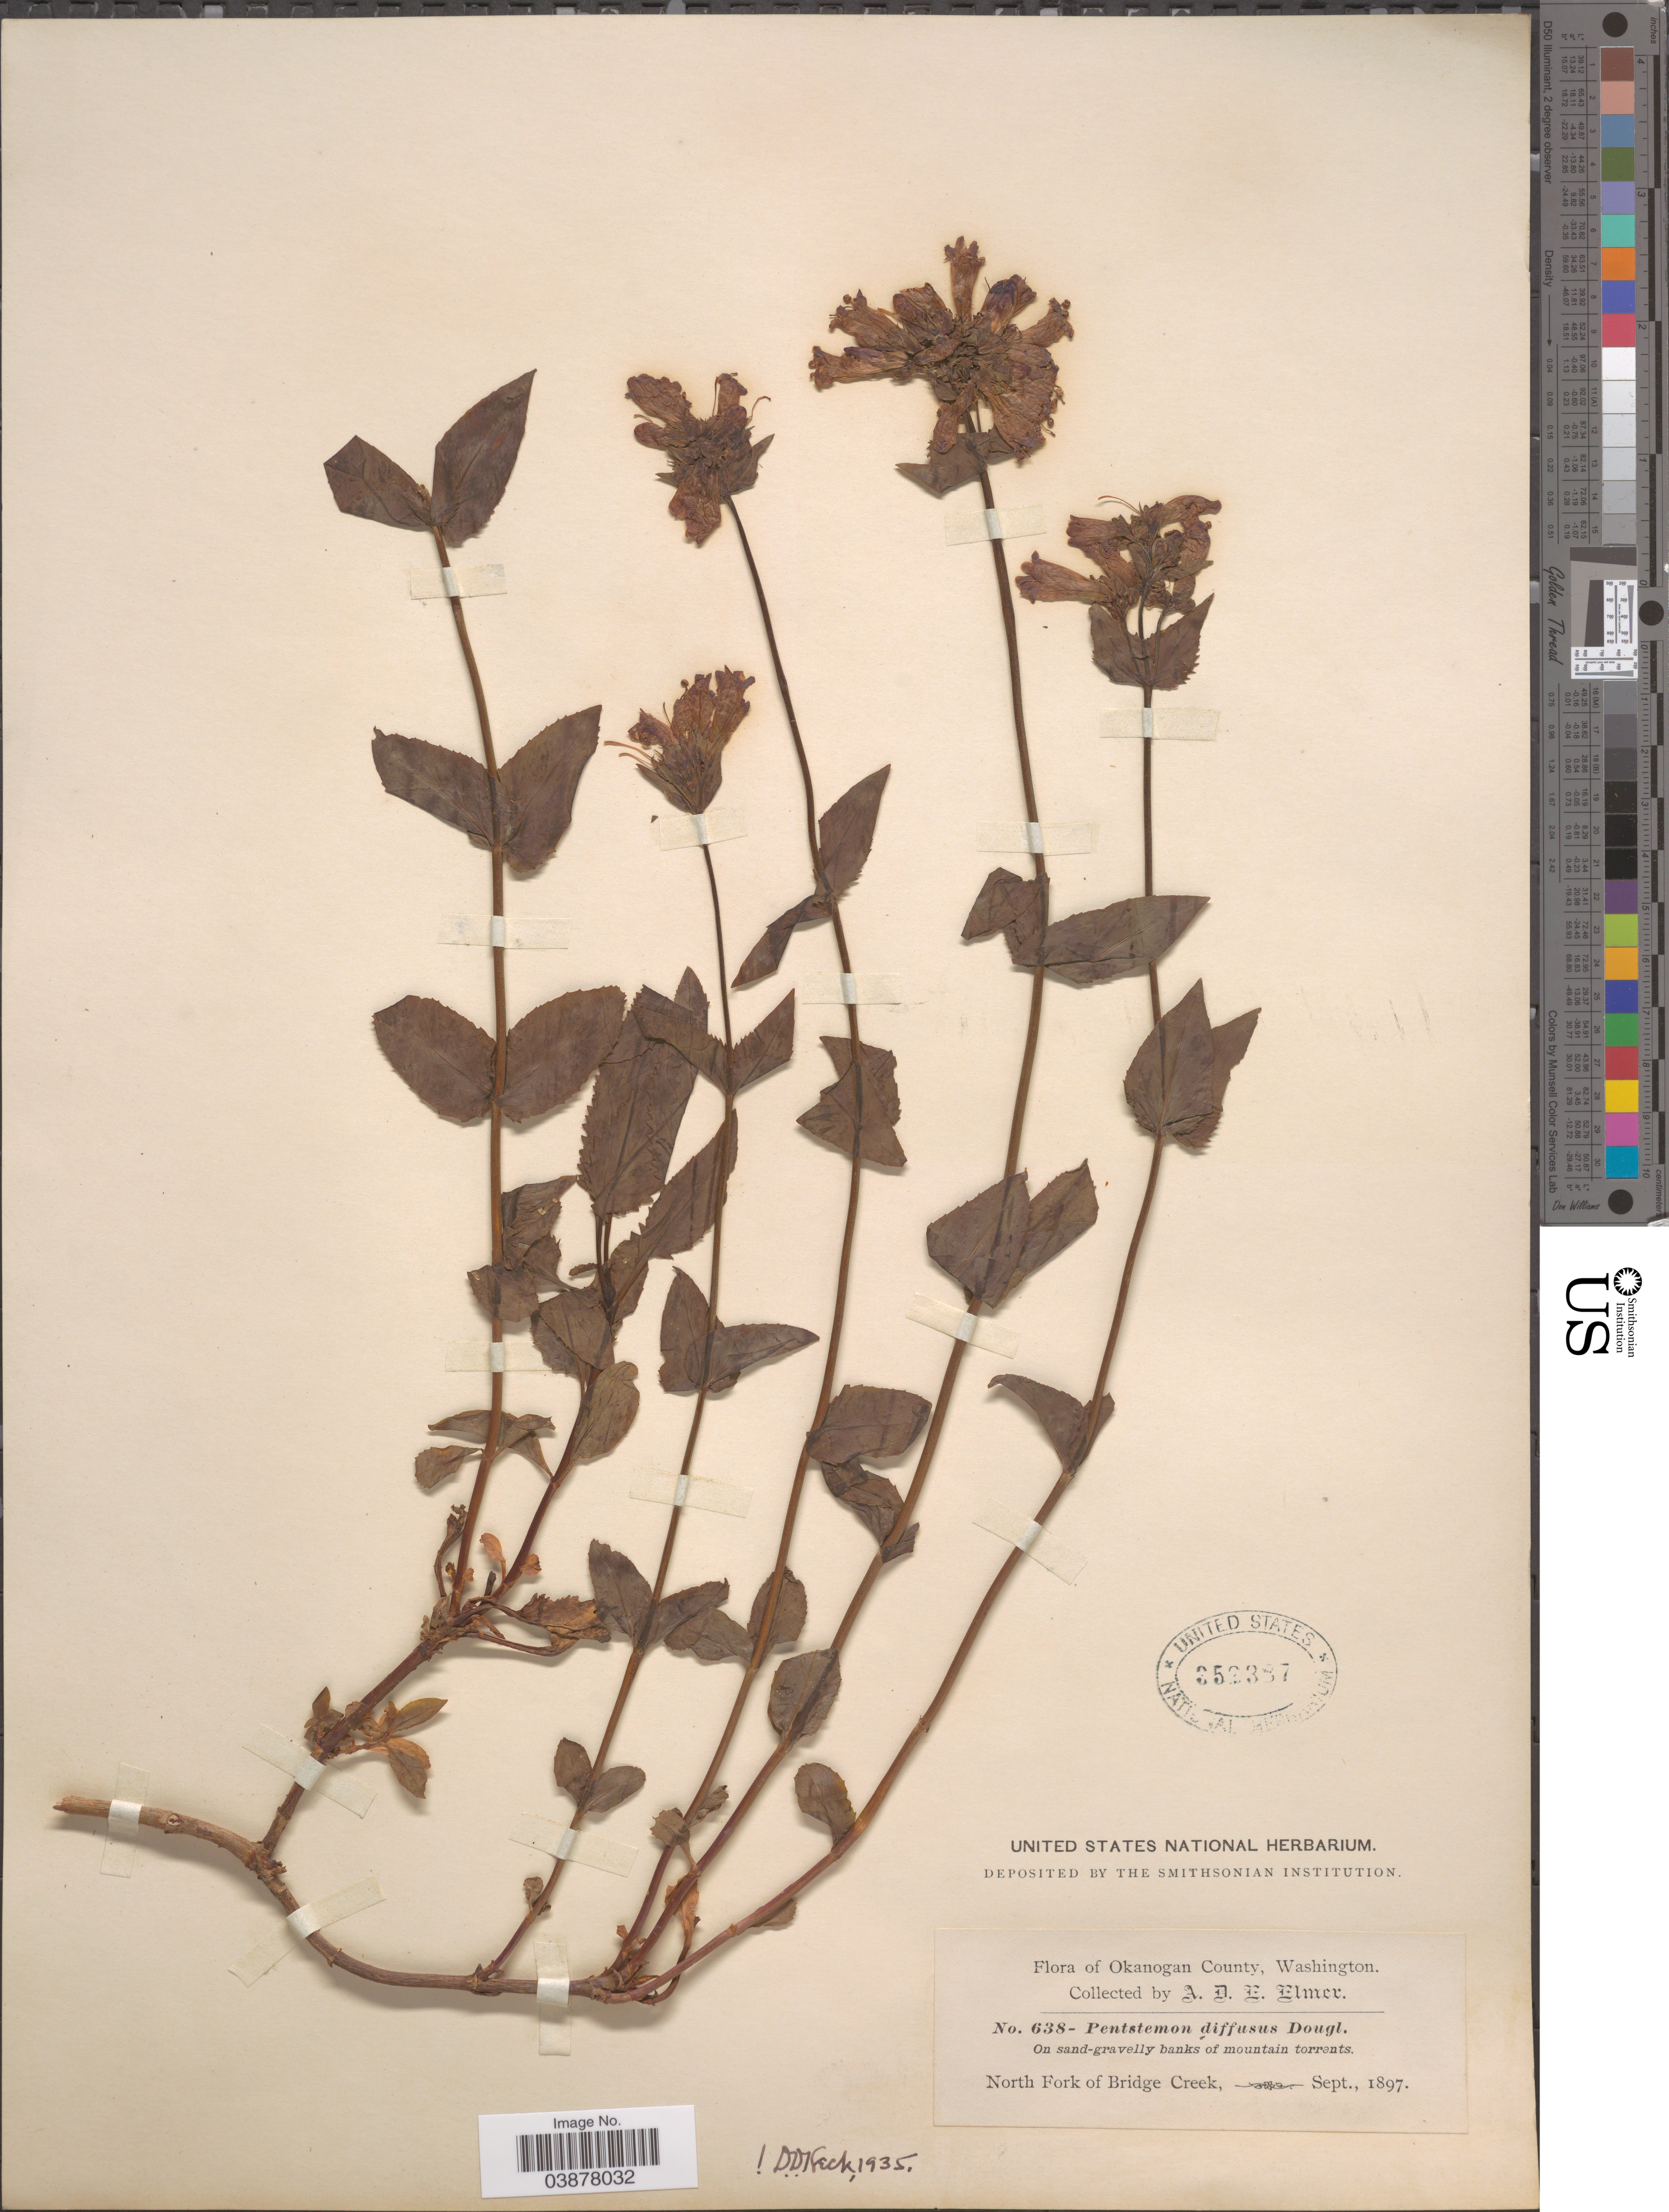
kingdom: Plantae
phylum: Tracheophyta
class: Magnoliopsida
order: Lamiales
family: Plantaginaceae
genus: Penstemon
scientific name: Penstemon serrulatus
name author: Menzies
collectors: A. D. E. Elmer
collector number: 638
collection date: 1897-09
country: United States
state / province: Washington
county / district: Okanogan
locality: Okanogan County. North Fork of Bridge Creek.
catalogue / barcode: US 352387